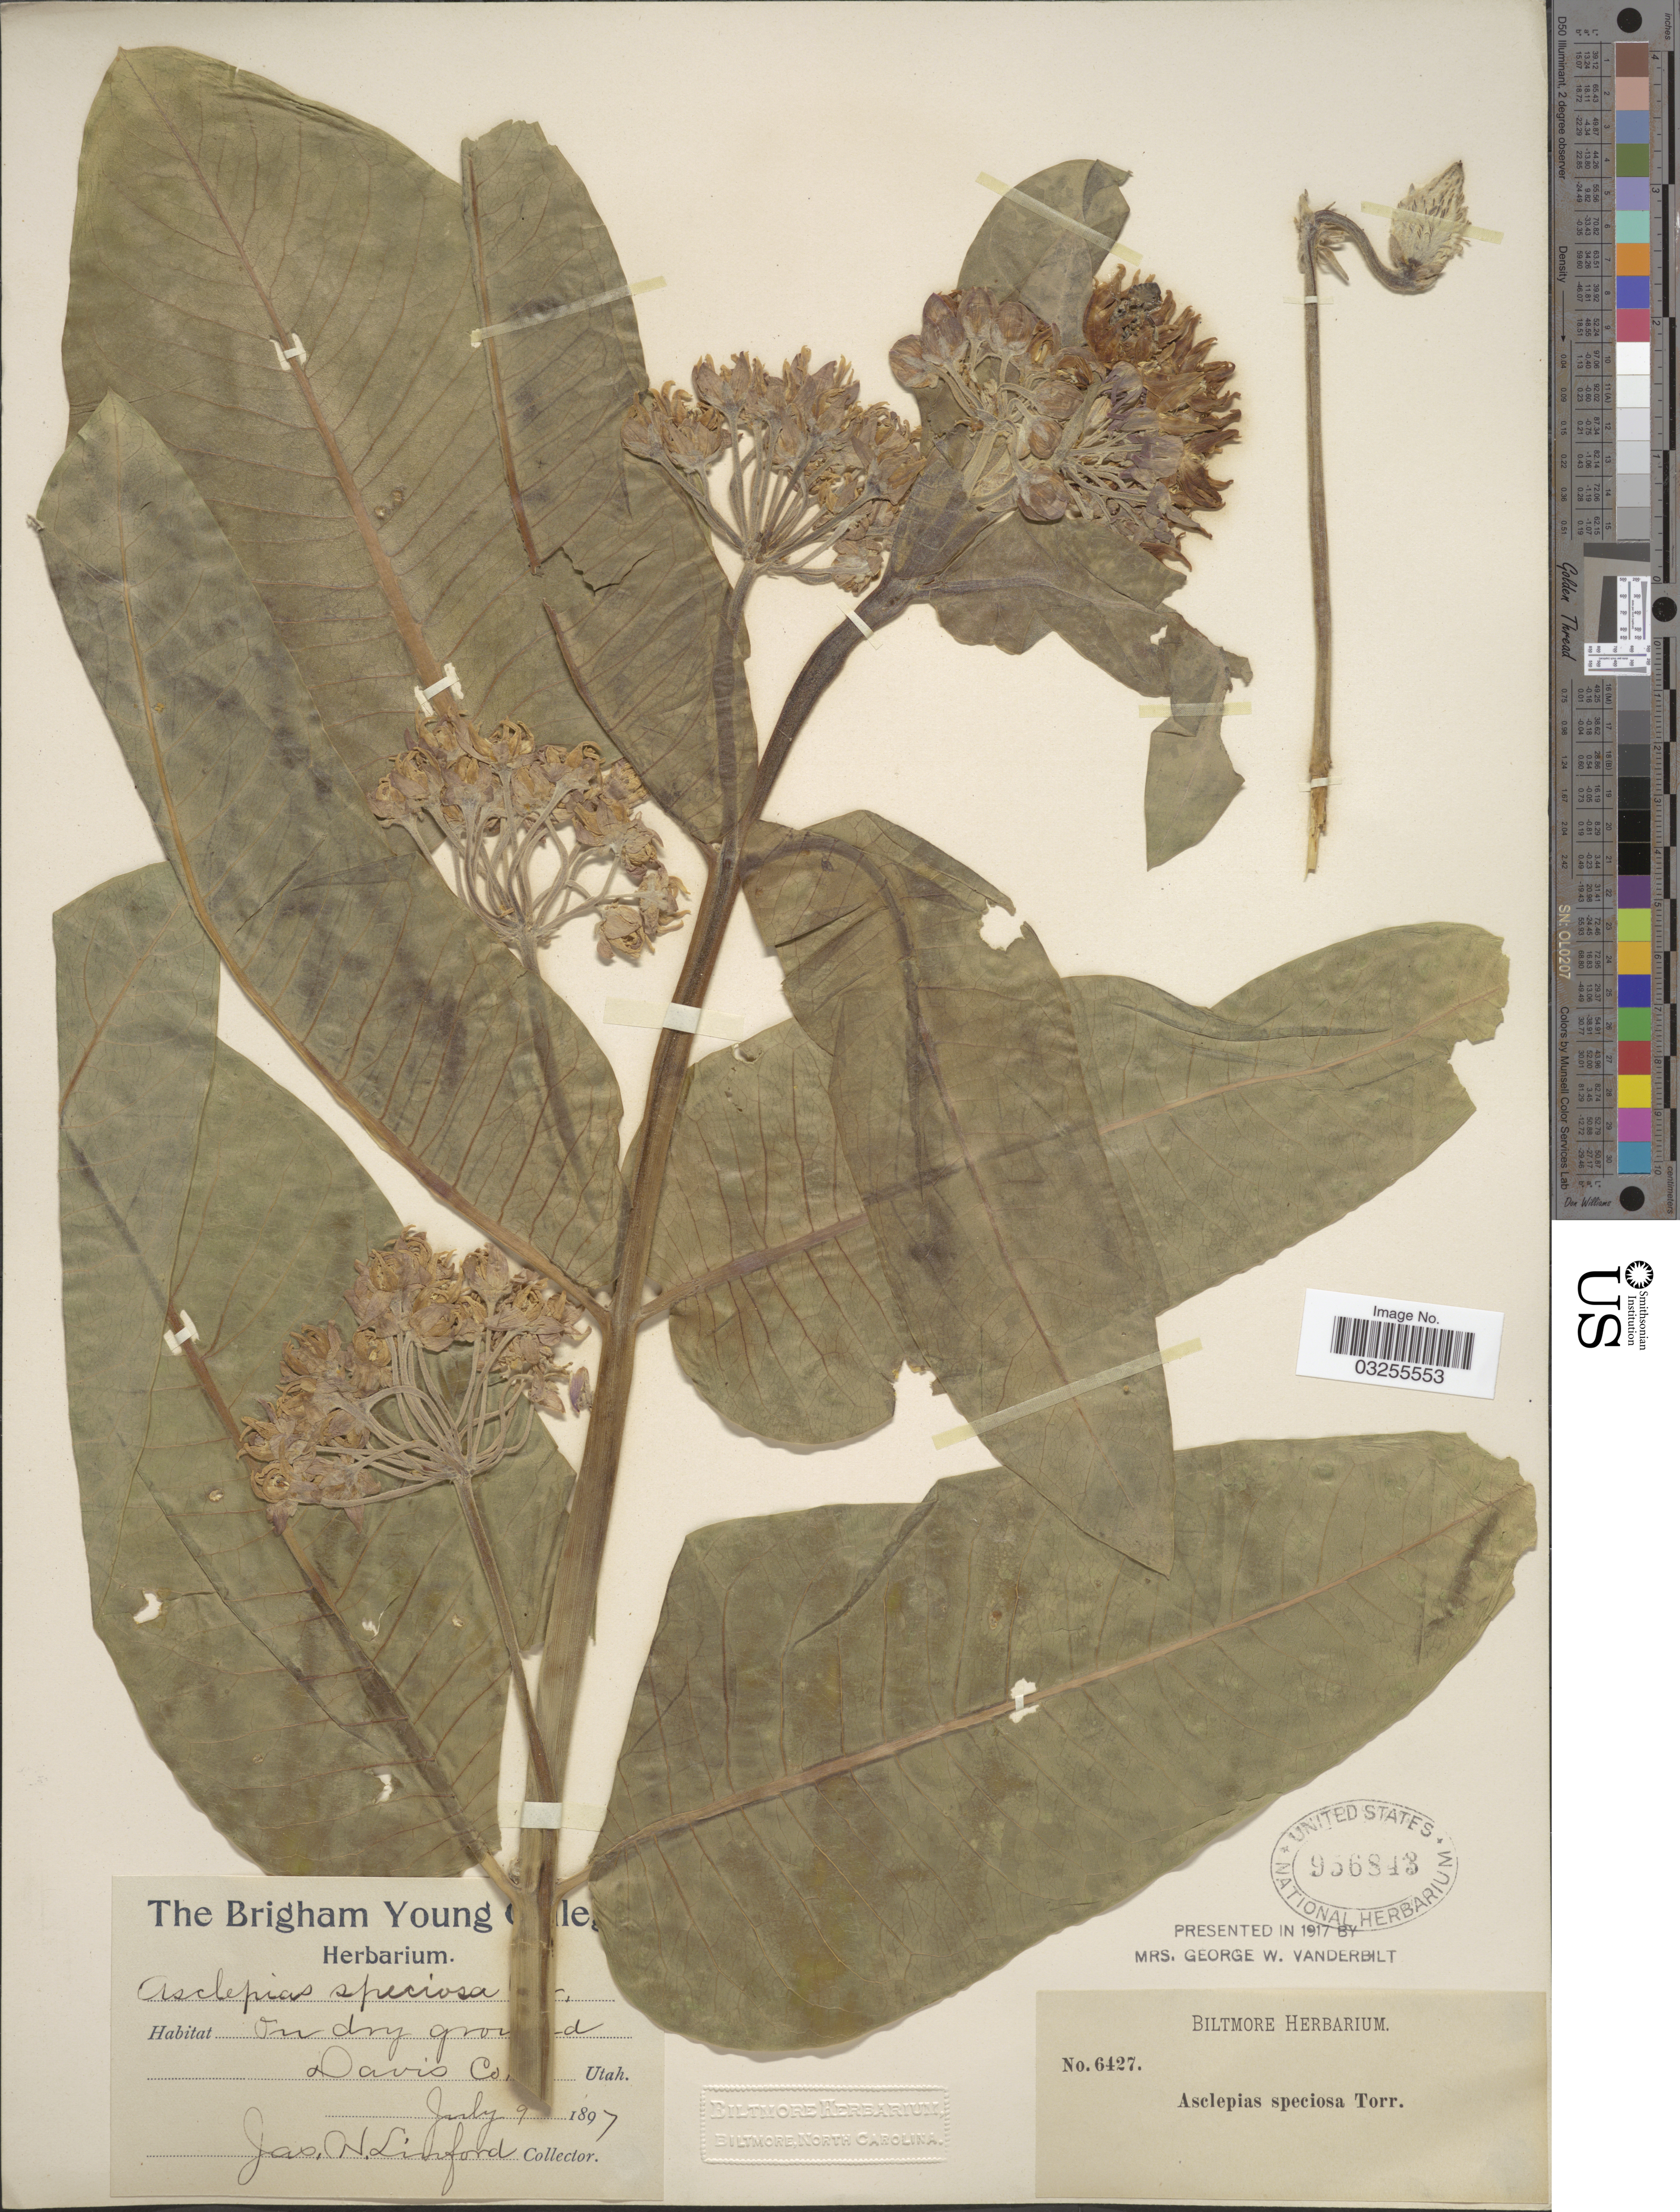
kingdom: Plantae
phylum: Tracheophyta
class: Magnoliopsida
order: Gentianales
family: Apocynaceae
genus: Asclepias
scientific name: Asclepias speciosa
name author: Torr.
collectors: J. Linford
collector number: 6427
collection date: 1897-07-09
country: United States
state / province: Utah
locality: On dry ground, Davis Co.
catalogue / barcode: US 956843